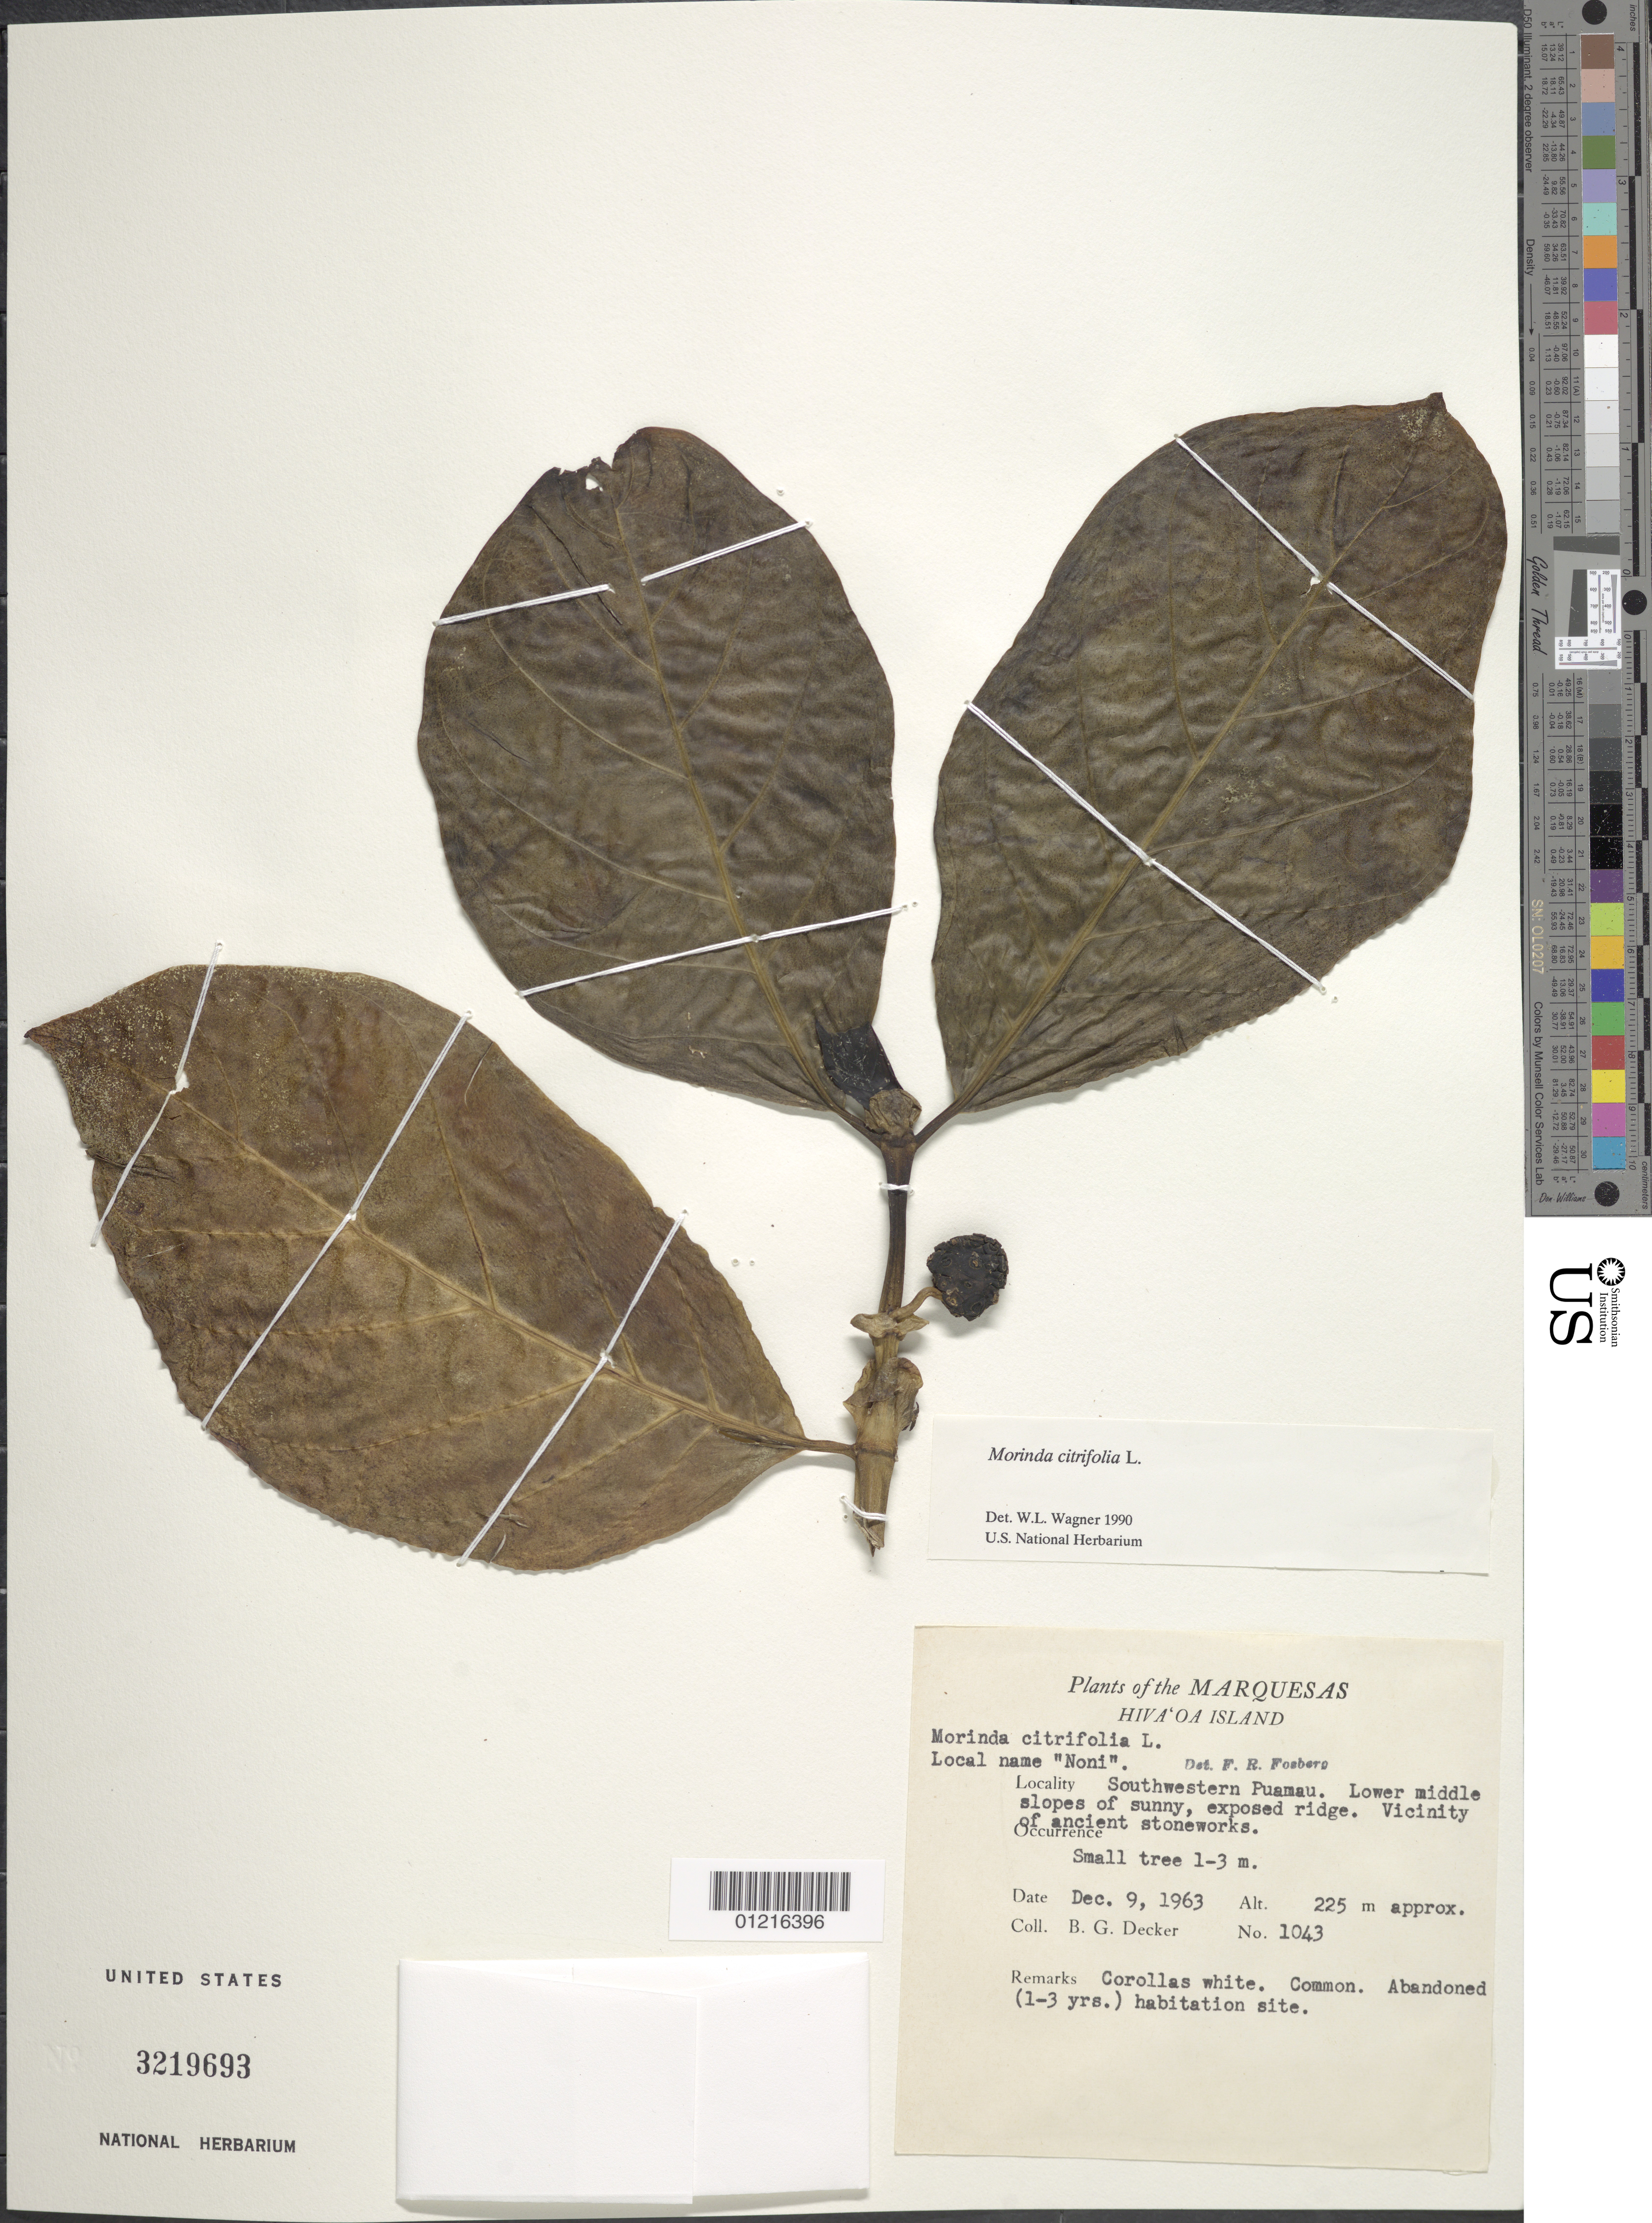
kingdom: Plantae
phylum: Tracheophyta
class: Magnoliopsida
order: Gentianales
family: Rubiaceae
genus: Morinda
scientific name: Morinda citrifolia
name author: L.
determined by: Wagner, W. L., (BOT), Smithsonian Institution - National Museum of Natural History (UNITED STATES)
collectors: B. G. Decker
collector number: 1043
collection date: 1963-12-09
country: French Polynesia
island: Hiva Oa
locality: SW Puamau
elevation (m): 225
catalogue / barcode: US 3219693